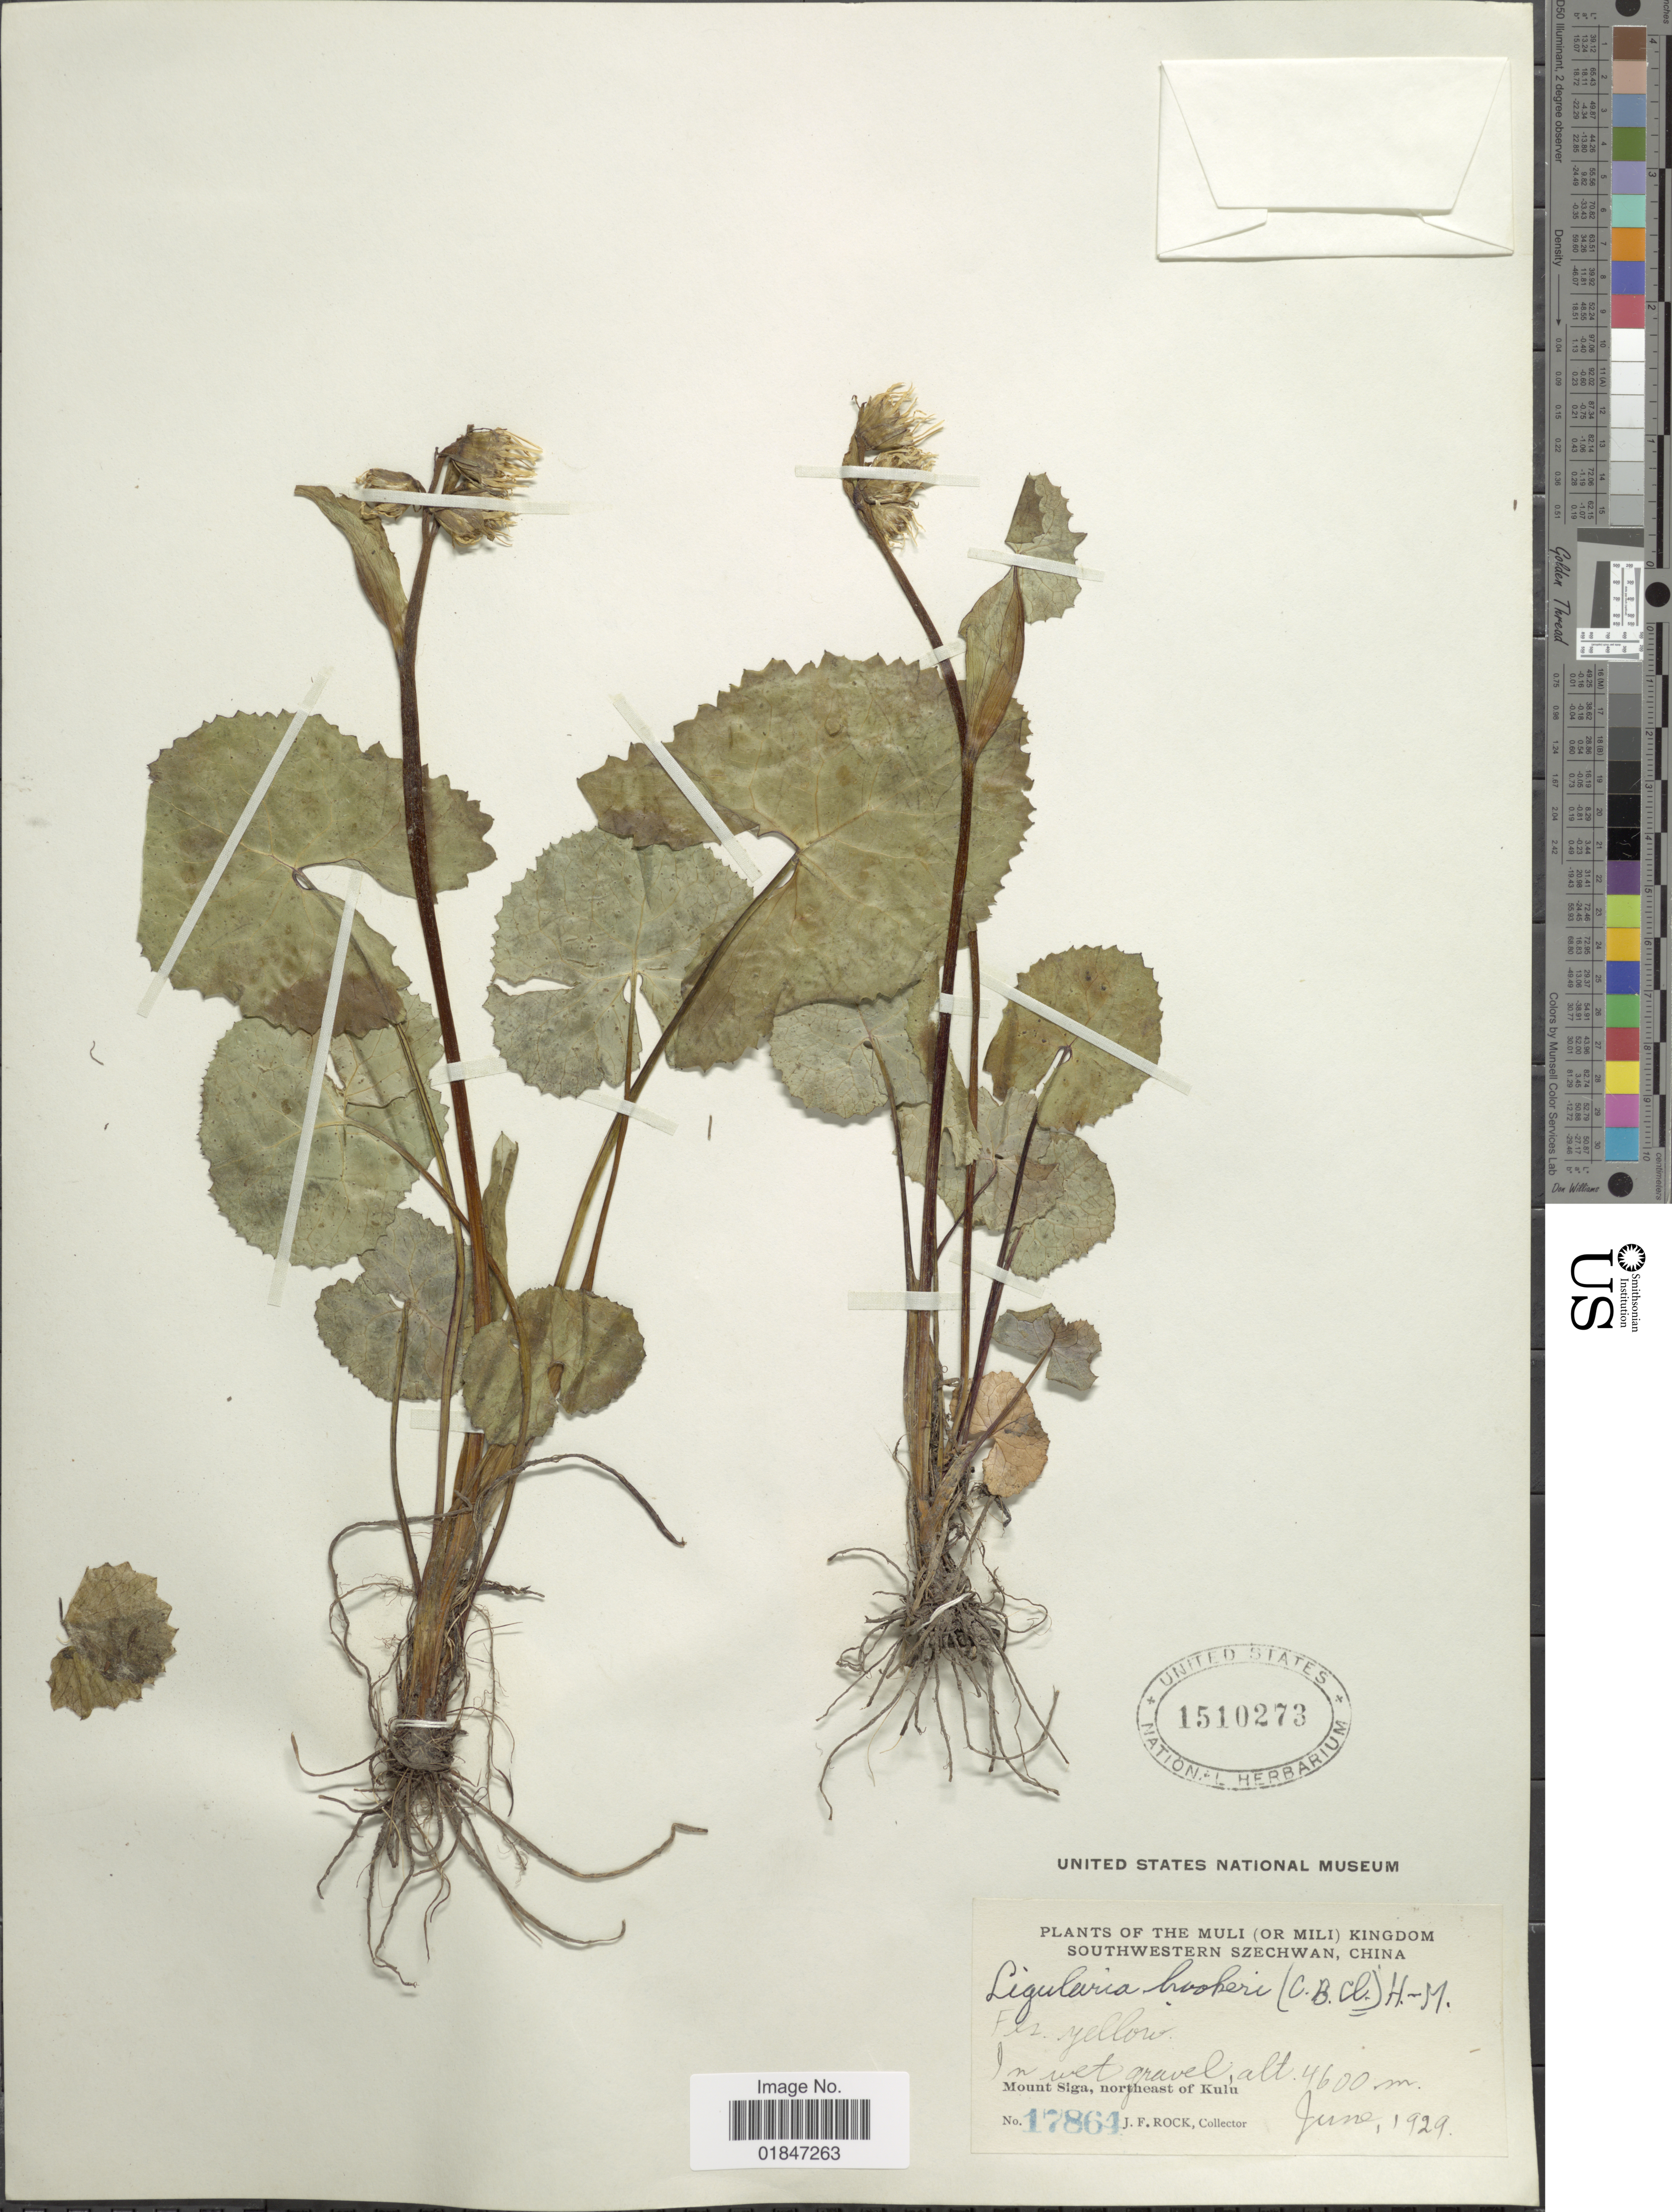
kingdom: Plantae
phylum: Tracheophyta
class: Magnoliopsida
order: Asterales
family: Asteraceae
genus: Ligularia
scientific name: Ligularia hookeri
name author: (C.B. Clarke) Hand.-Mazz.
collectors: J. Rock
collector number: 17864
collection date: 1929-06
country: China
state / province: Sichuan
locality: The Muli (or Mili) Kingdom Southwestern Szechwan, China, Mount Siga, northeast of Kulu.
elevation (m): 4600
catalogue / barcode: US 1510273